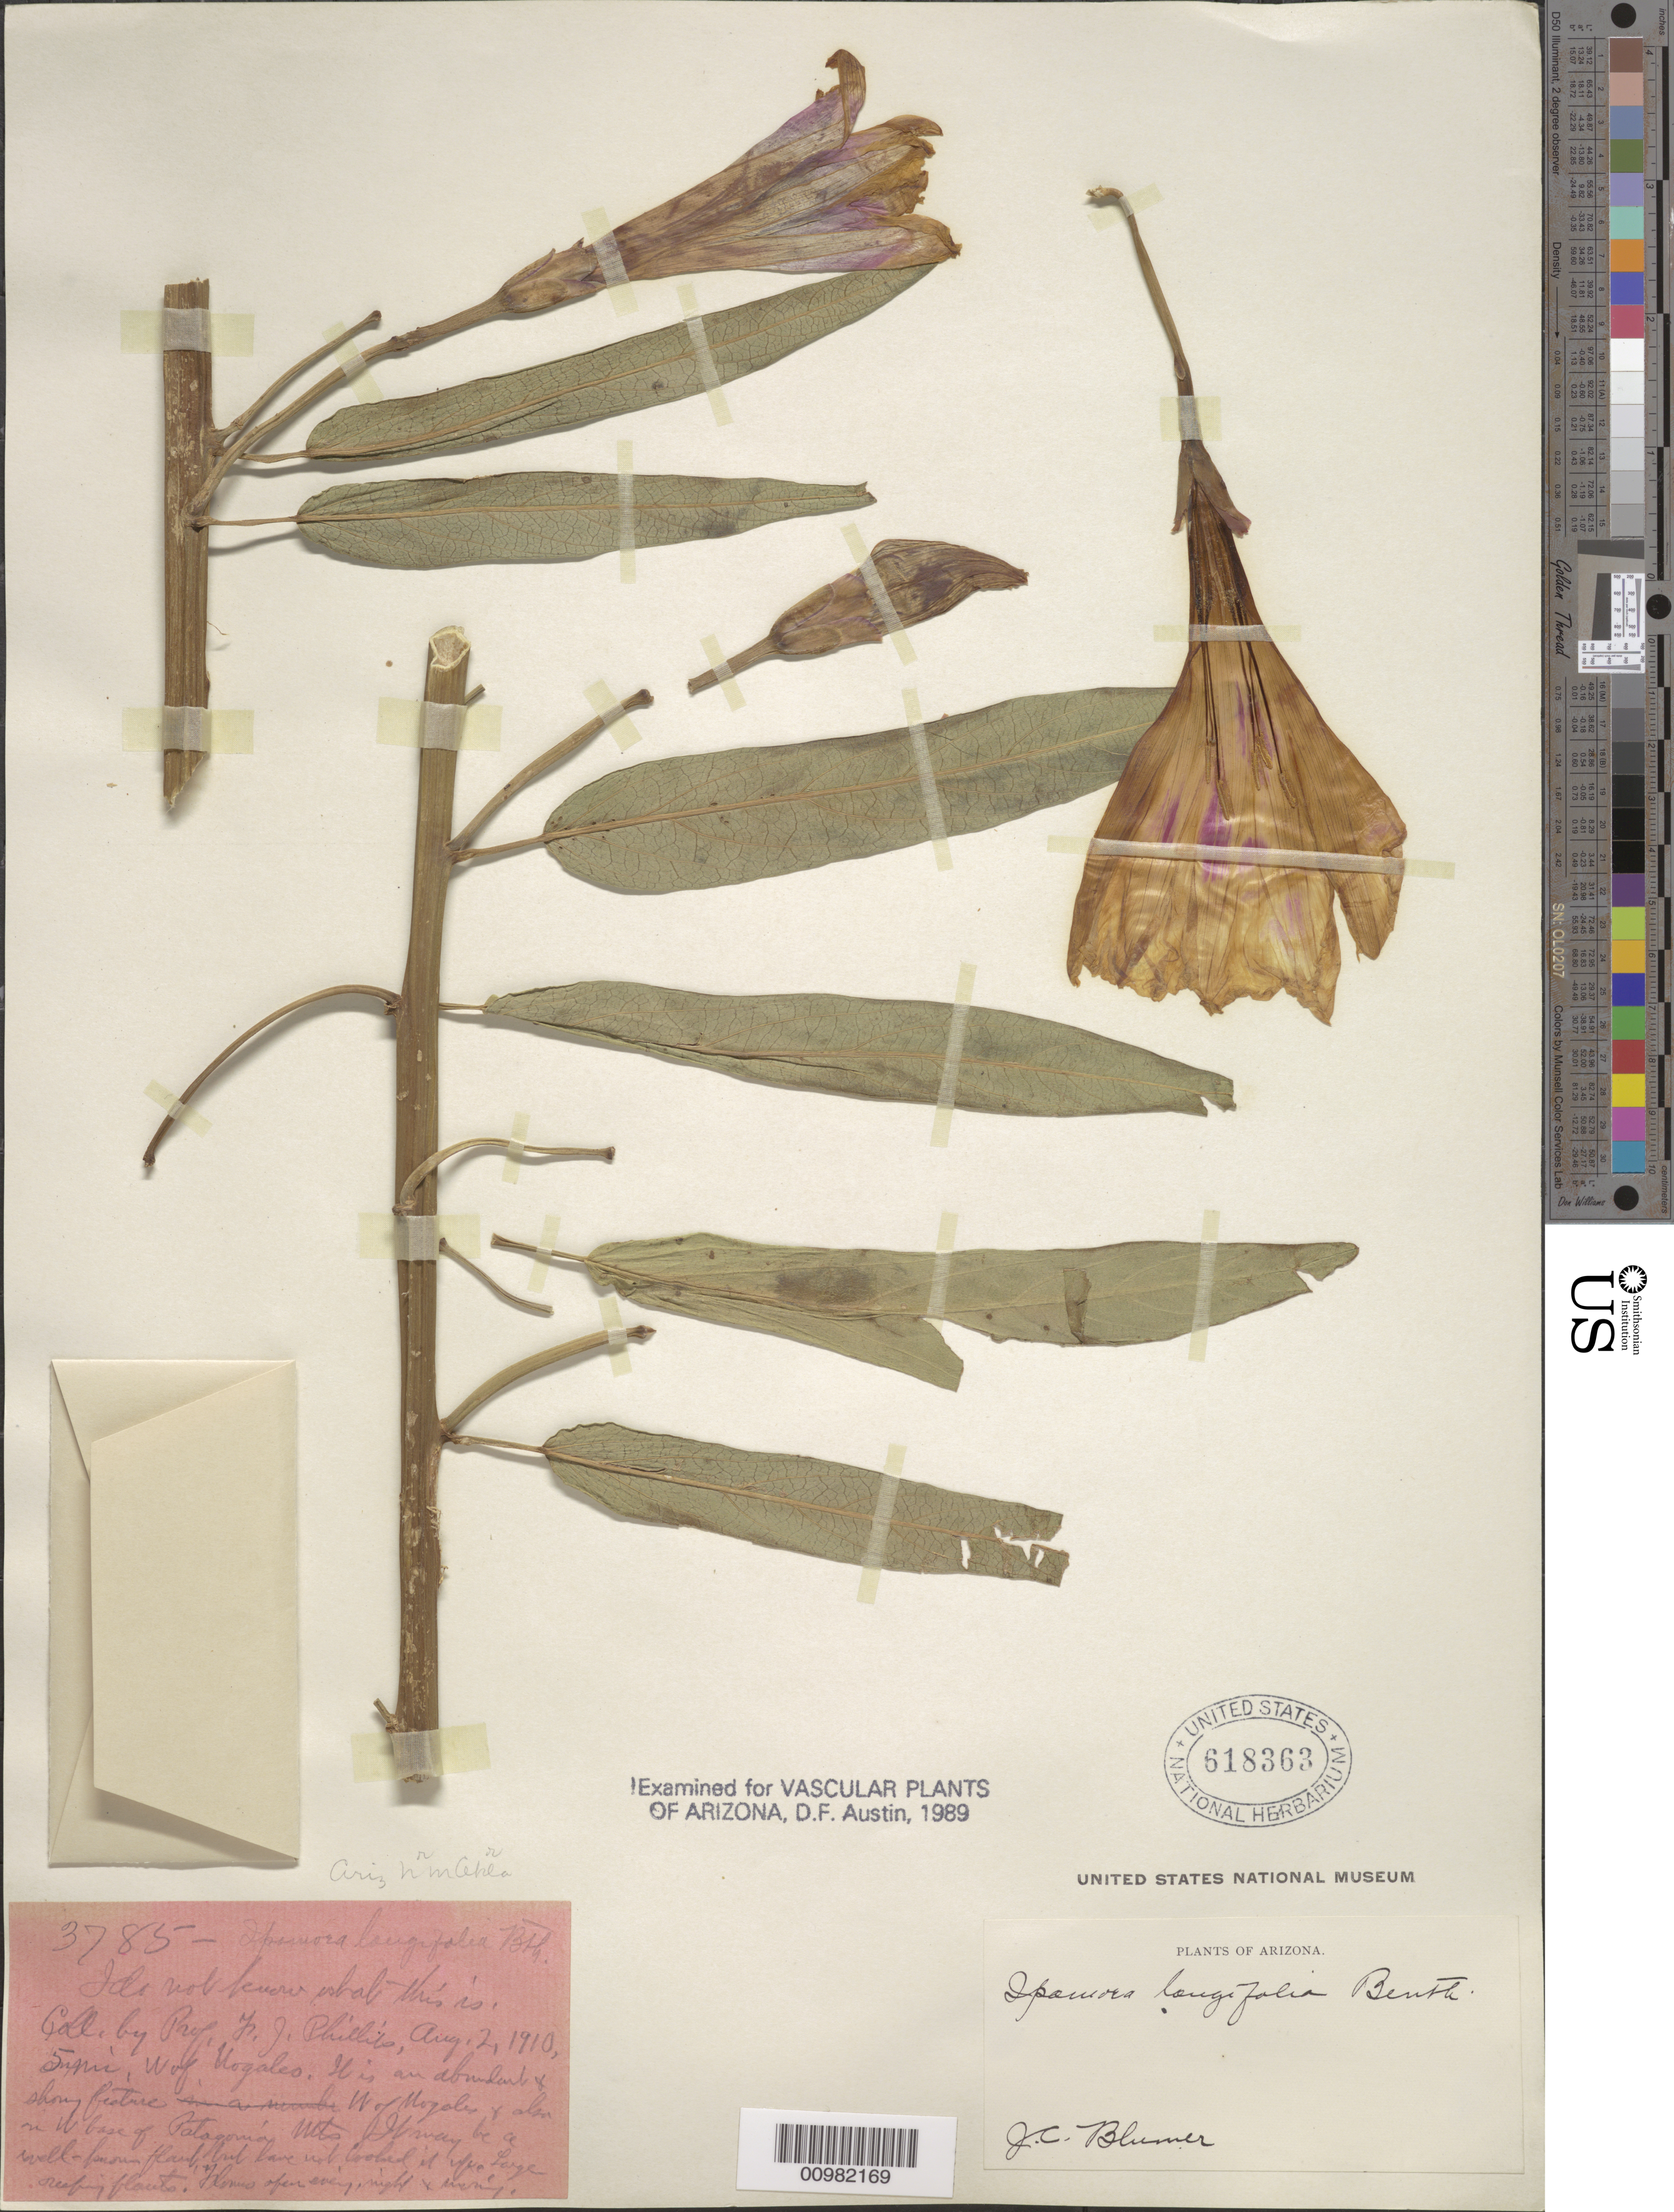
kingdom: Plantae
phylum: Tracheophyta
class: Magnoliopsida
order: Solanales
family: Convolvulaceae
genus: Ipomoea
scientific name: Ipomoea longifolia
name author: Benth.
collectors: J. C. Blumer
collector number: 3785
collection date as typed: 02 Aug 1910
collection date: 1910-08-02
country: United States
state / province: Arizona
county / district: Santa Cruz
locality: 5 mi. W of Nogales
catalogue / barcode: US 618363